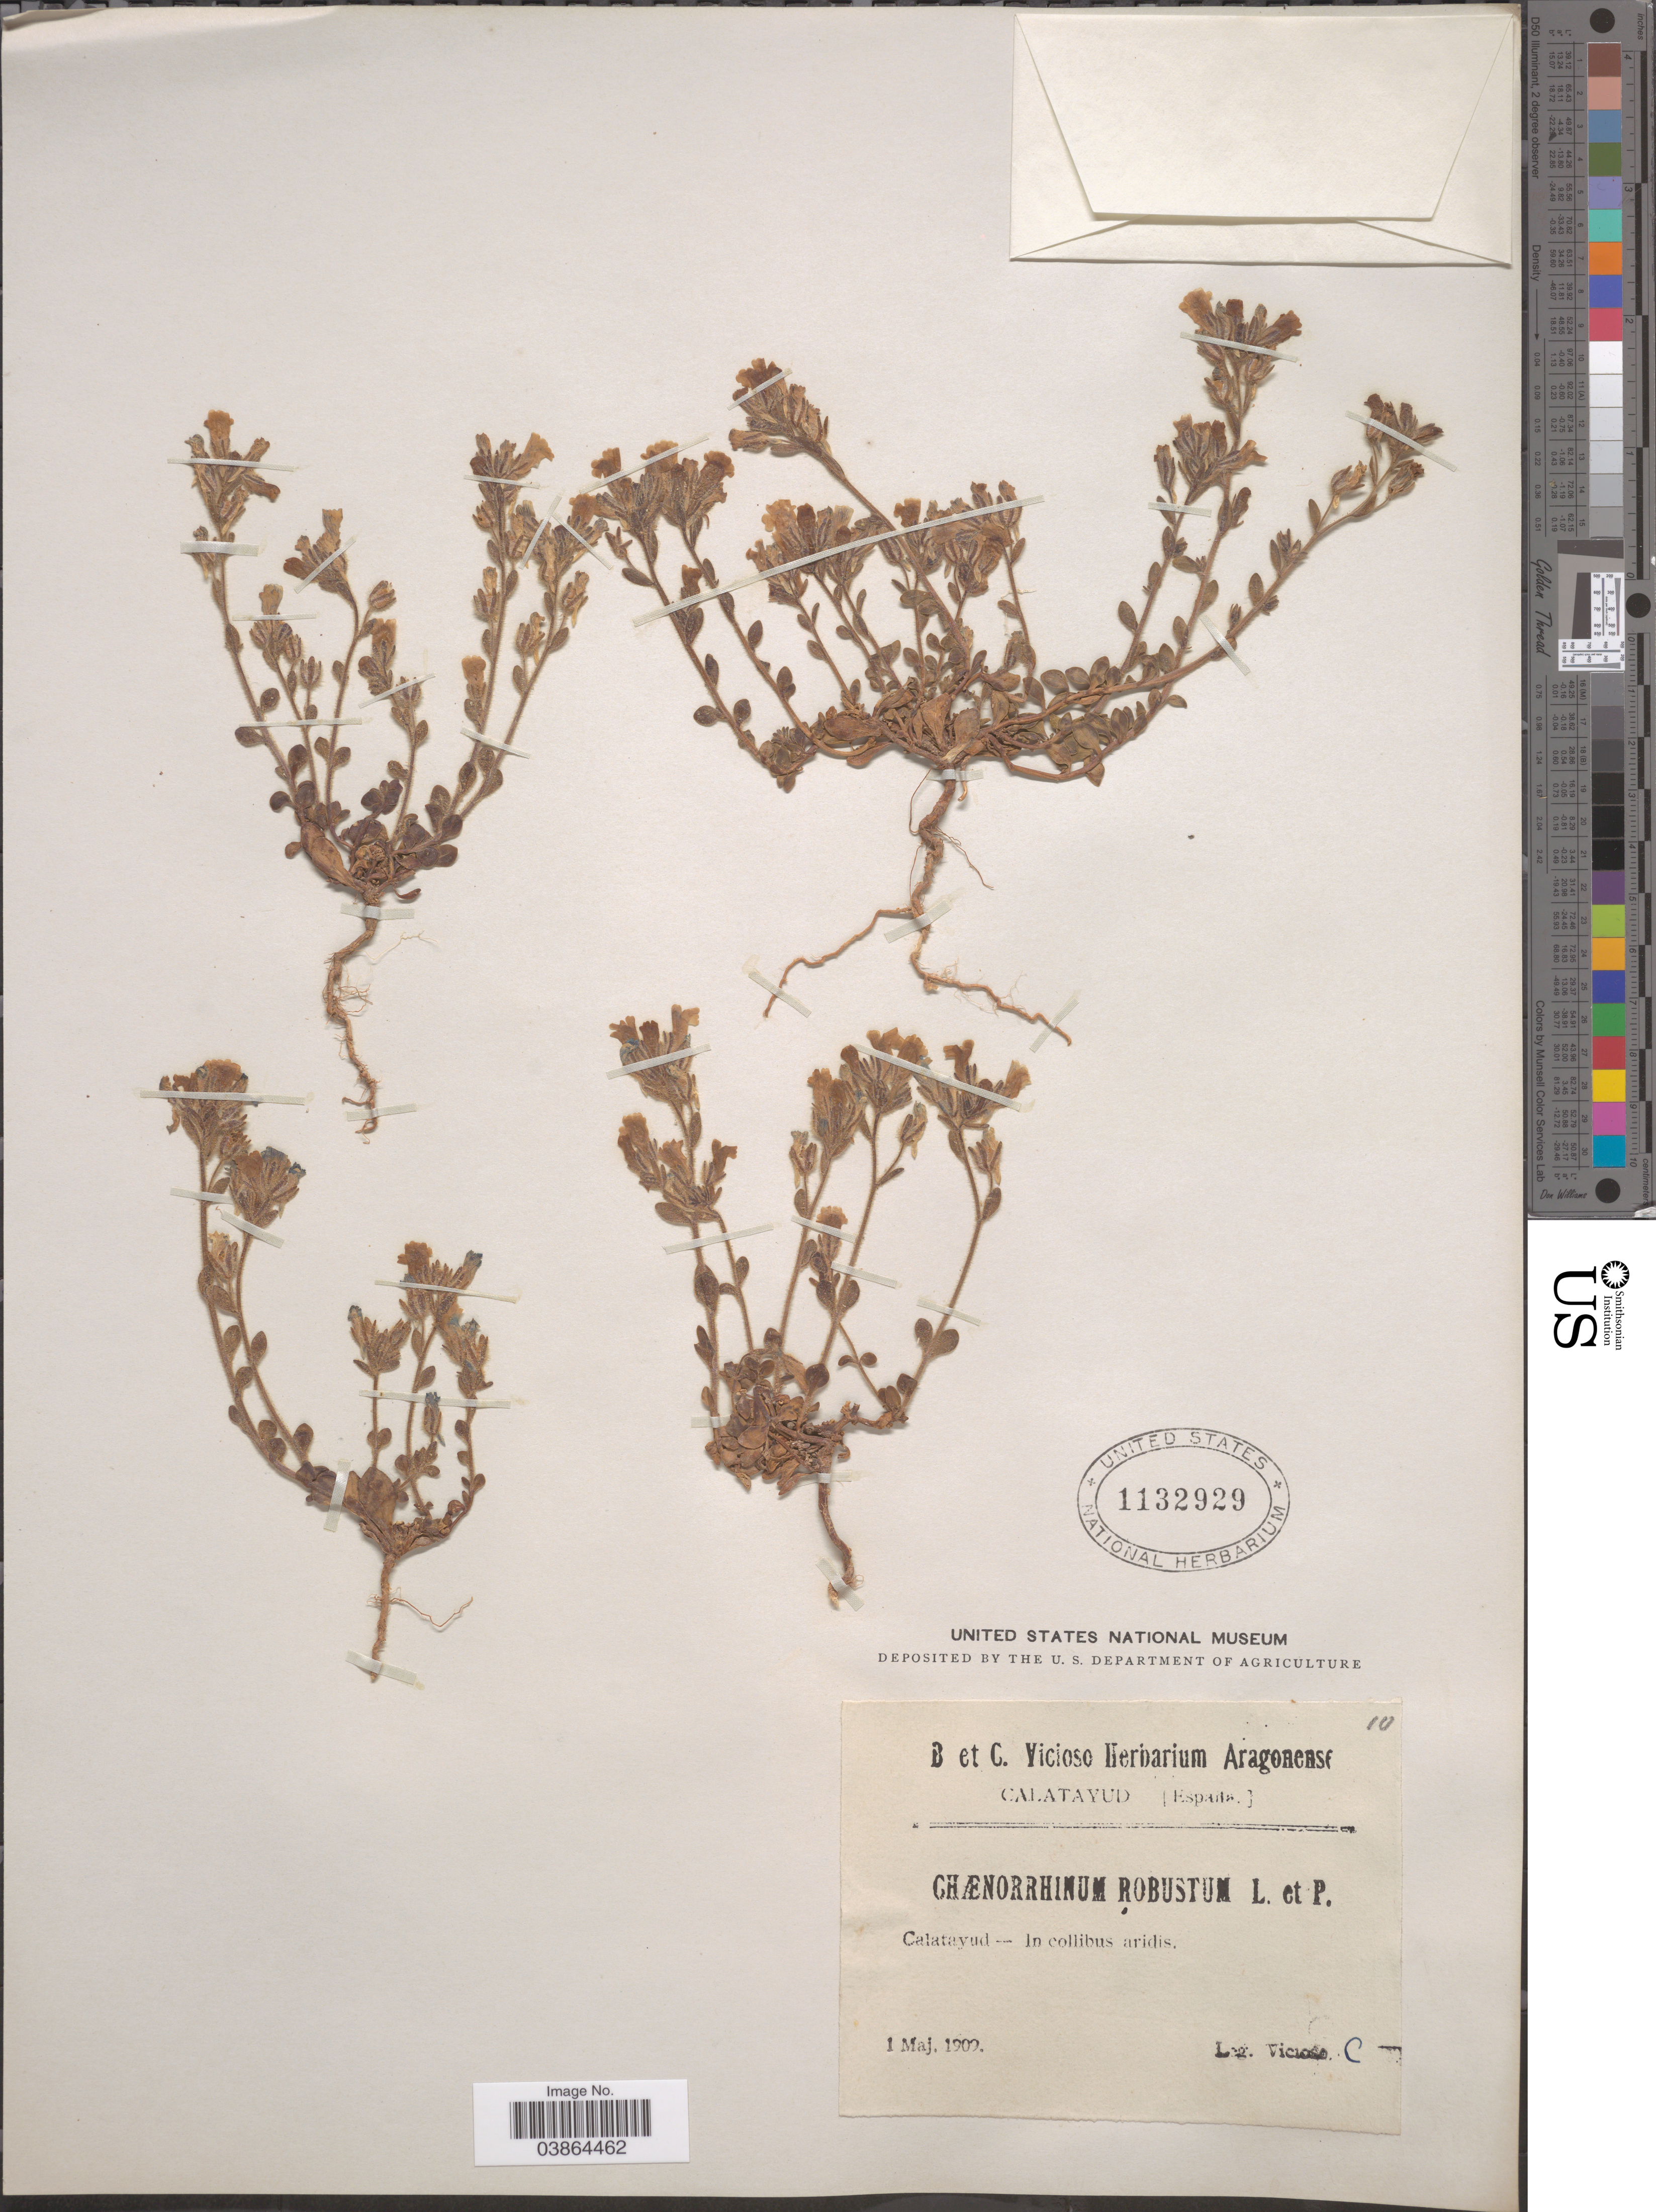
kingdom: Plantae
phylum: Tracheophyta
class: Magnoliopsida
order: Lamiales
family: Plantaginaceae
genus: Chaenorrhinum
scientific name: Chaenorrhinum robustum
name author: Loscos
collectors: C. Vicioso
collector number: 10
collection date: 1909-05-01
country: Spain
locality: Calatayud. In collibus aridis.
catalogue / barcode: US 1132929